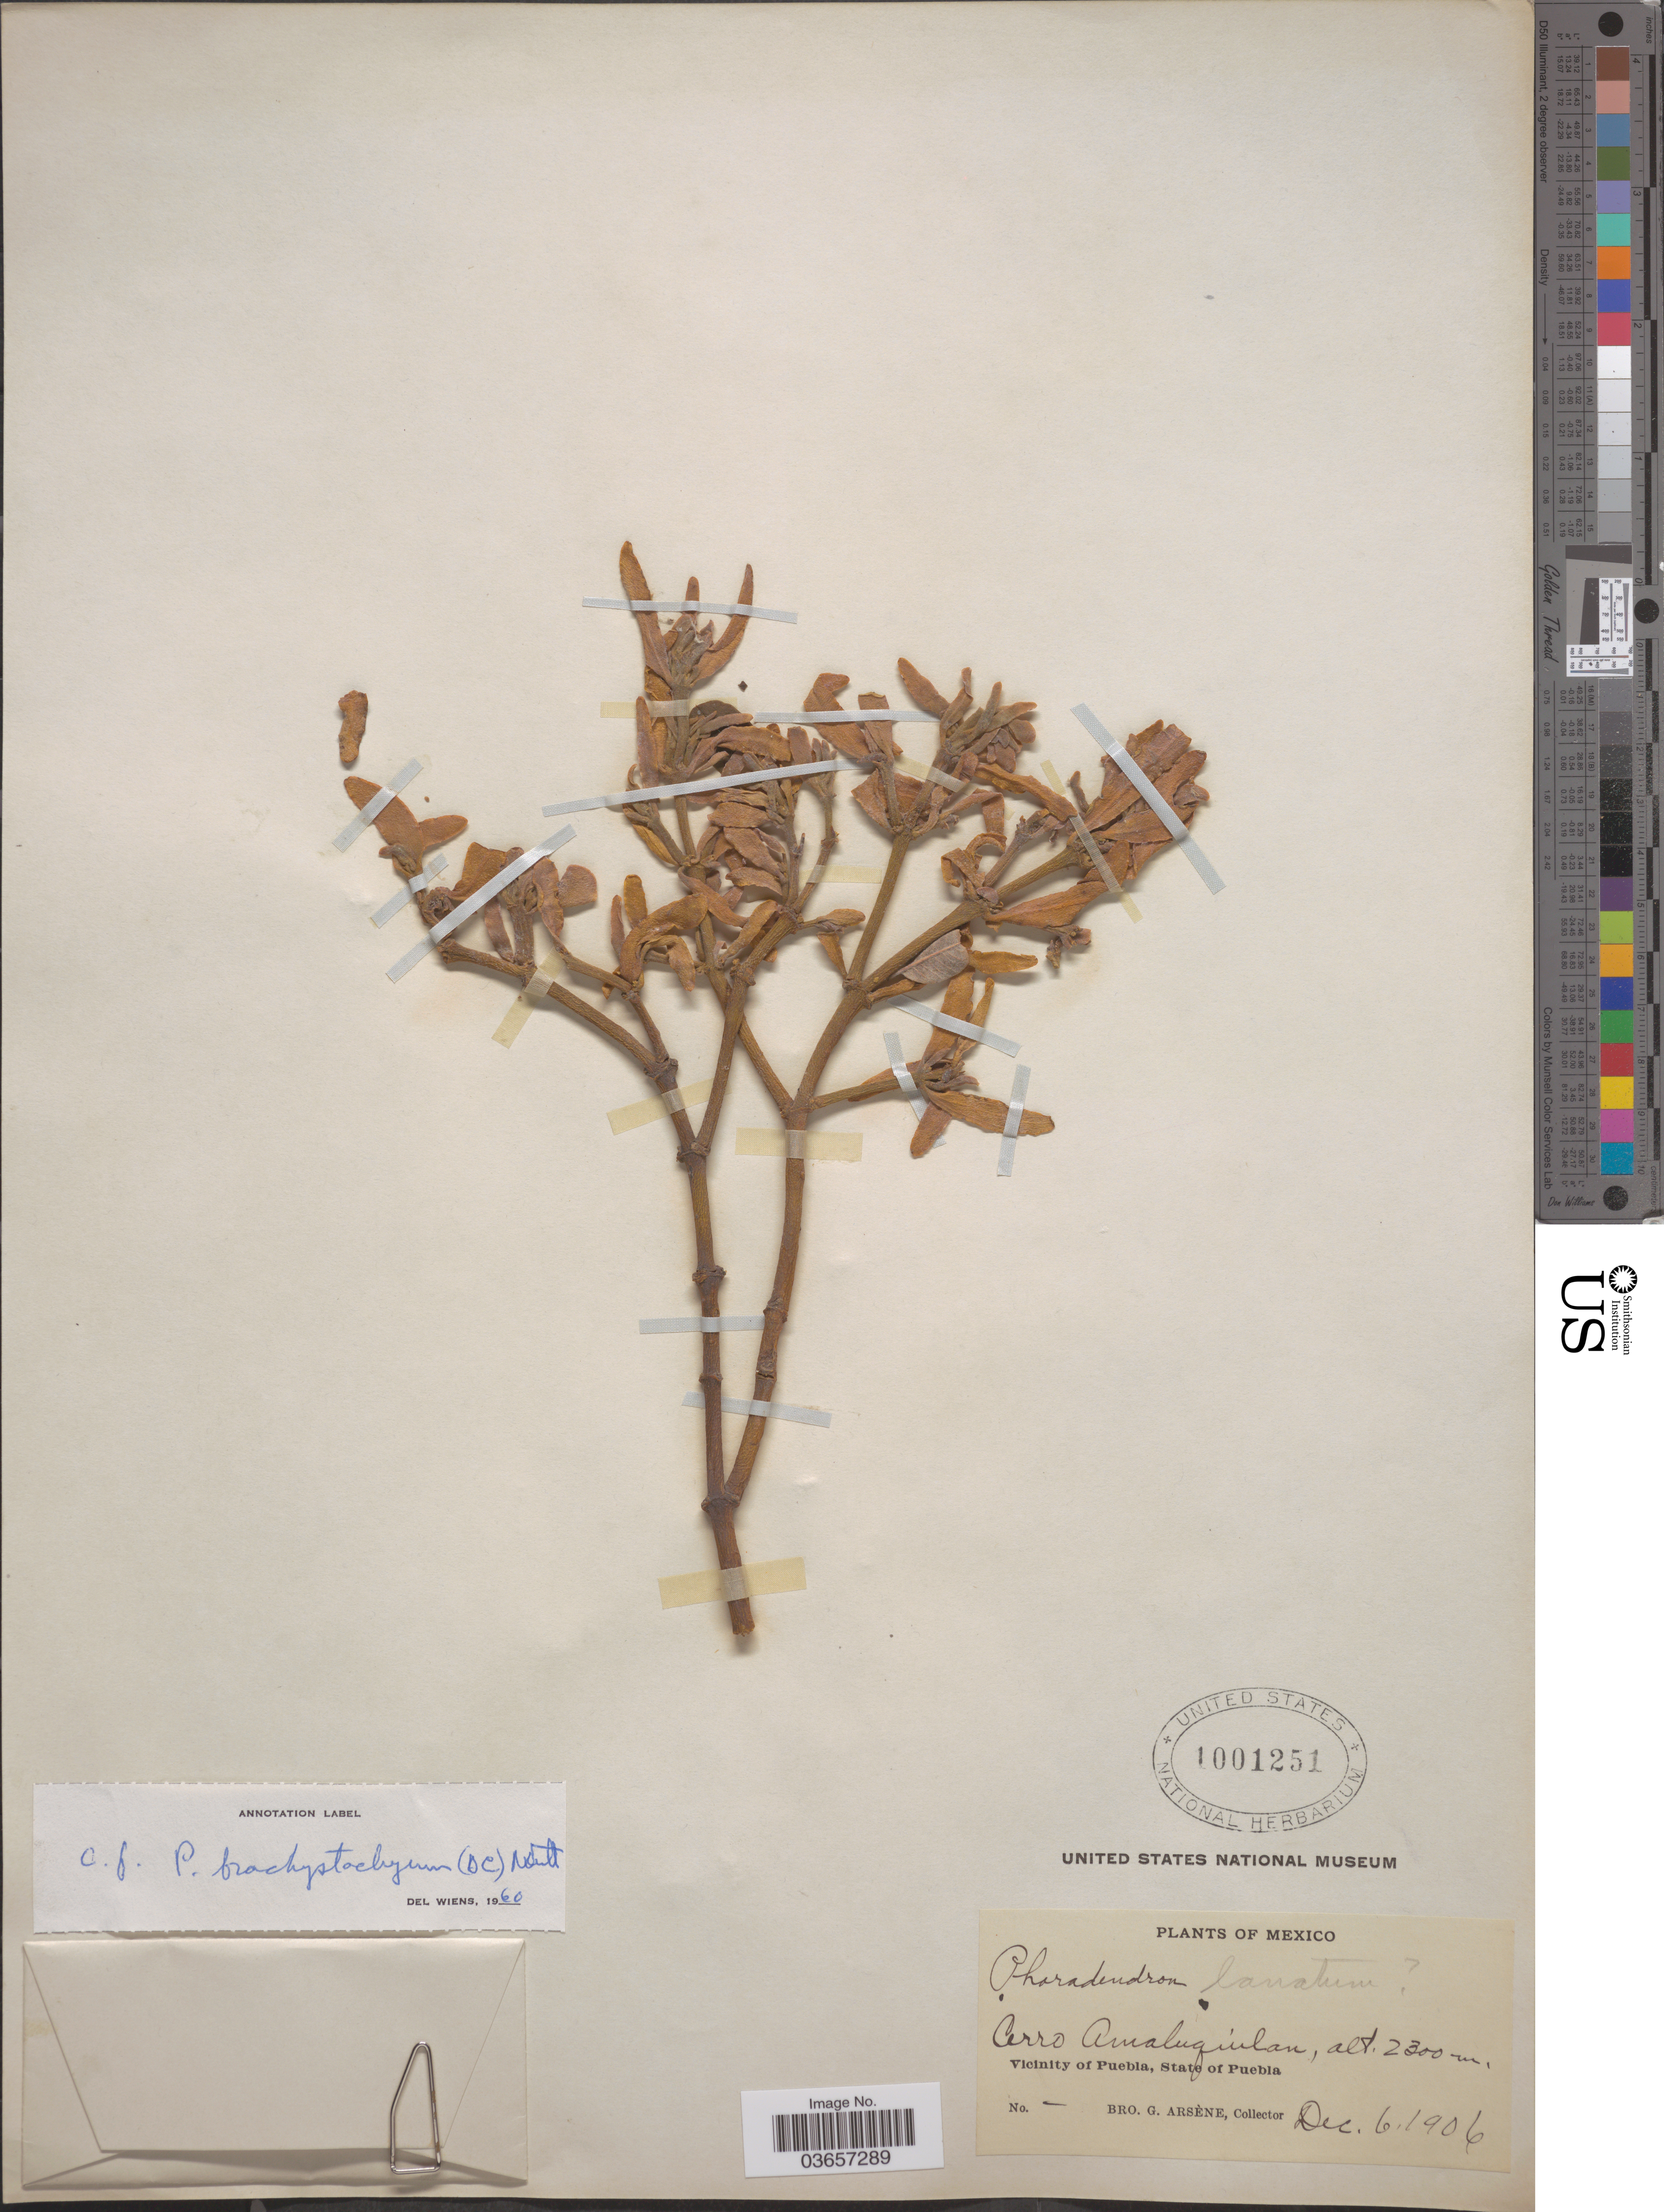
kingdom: Plantae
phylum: Tracheophyta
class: Magnoliopsida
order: Santalales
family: Viscaceae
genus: Phoradendron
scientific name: Phoradendron brachystachyum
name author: (DC.) Oliv.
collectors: Bro. G. Arsène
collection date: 1906-12-06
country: Mexico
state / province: Puebla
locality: Cerro Amaluquilan. Vicinity of Puebla.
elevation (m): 2300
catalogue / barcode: US 1001251